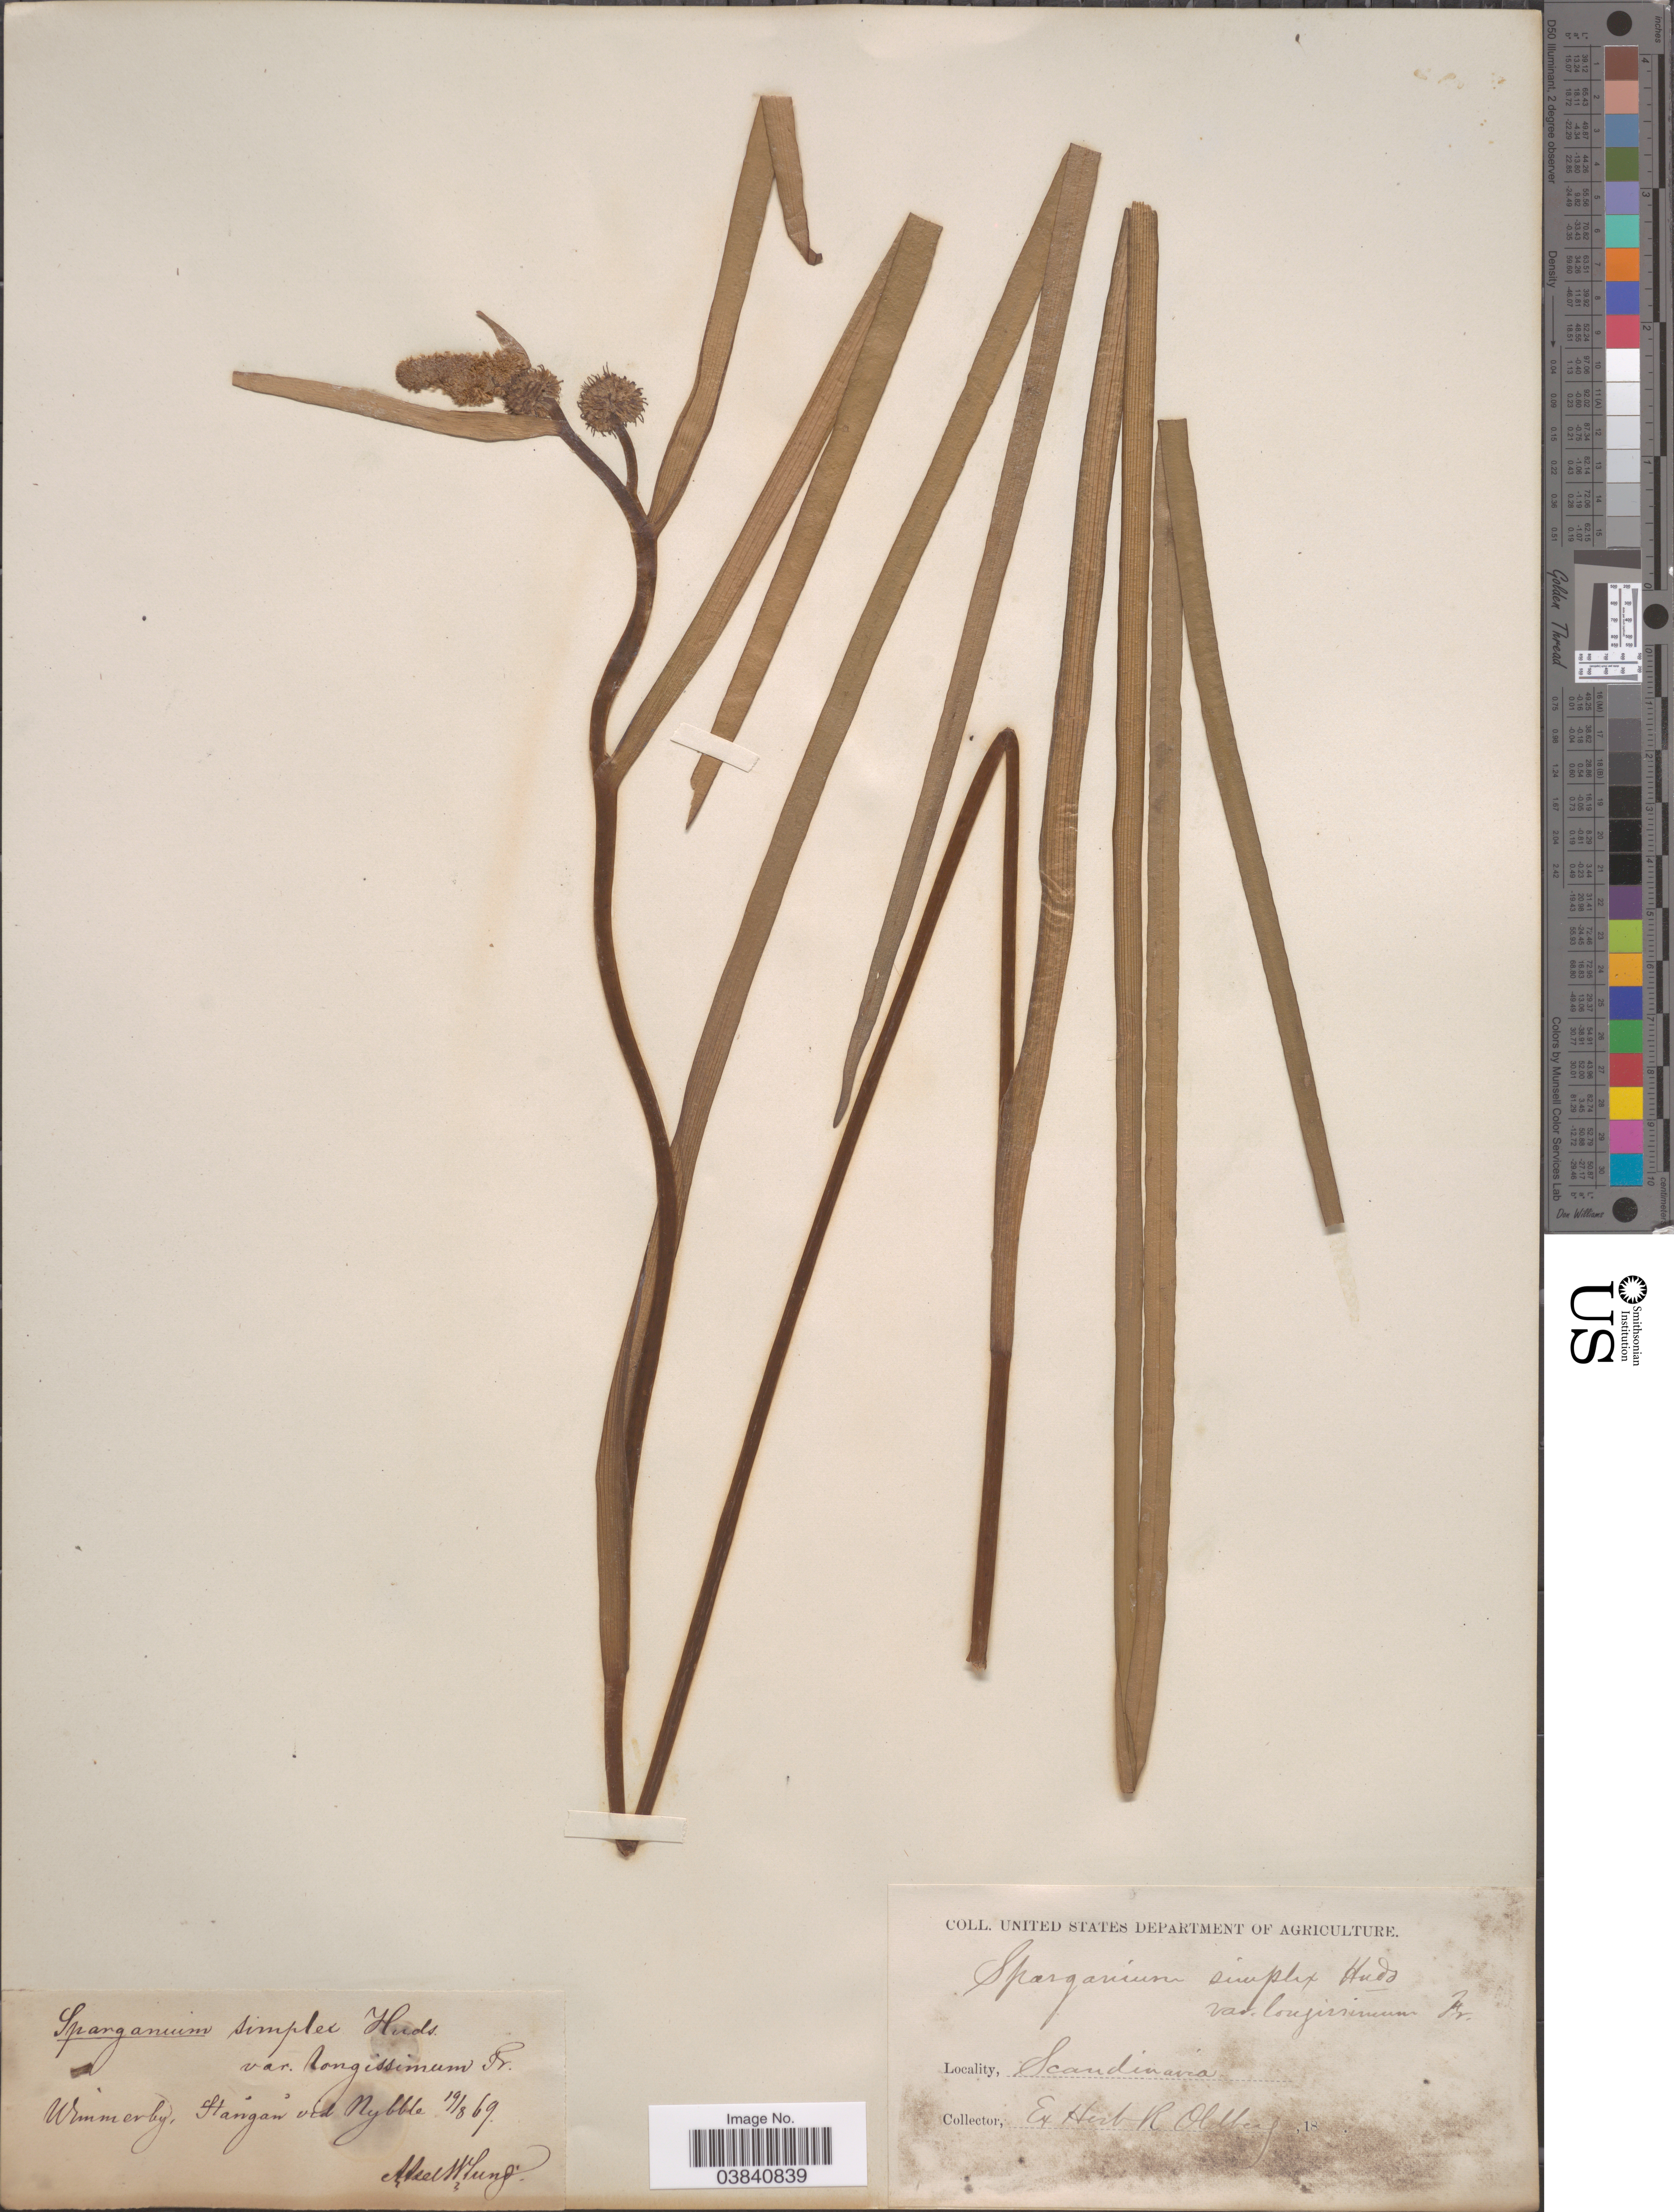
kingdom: Plantae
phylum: Tracheophyta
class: Liliopsida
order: Poales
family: Typhaceae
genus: Sparganium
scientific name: Sparganium simplex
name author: Huds.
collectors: A. Lund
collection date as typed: Transcribed d/m/y: 19/8/69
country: Sweden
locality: Wimmerby, Stångån vid Nybble. Scandinavia.